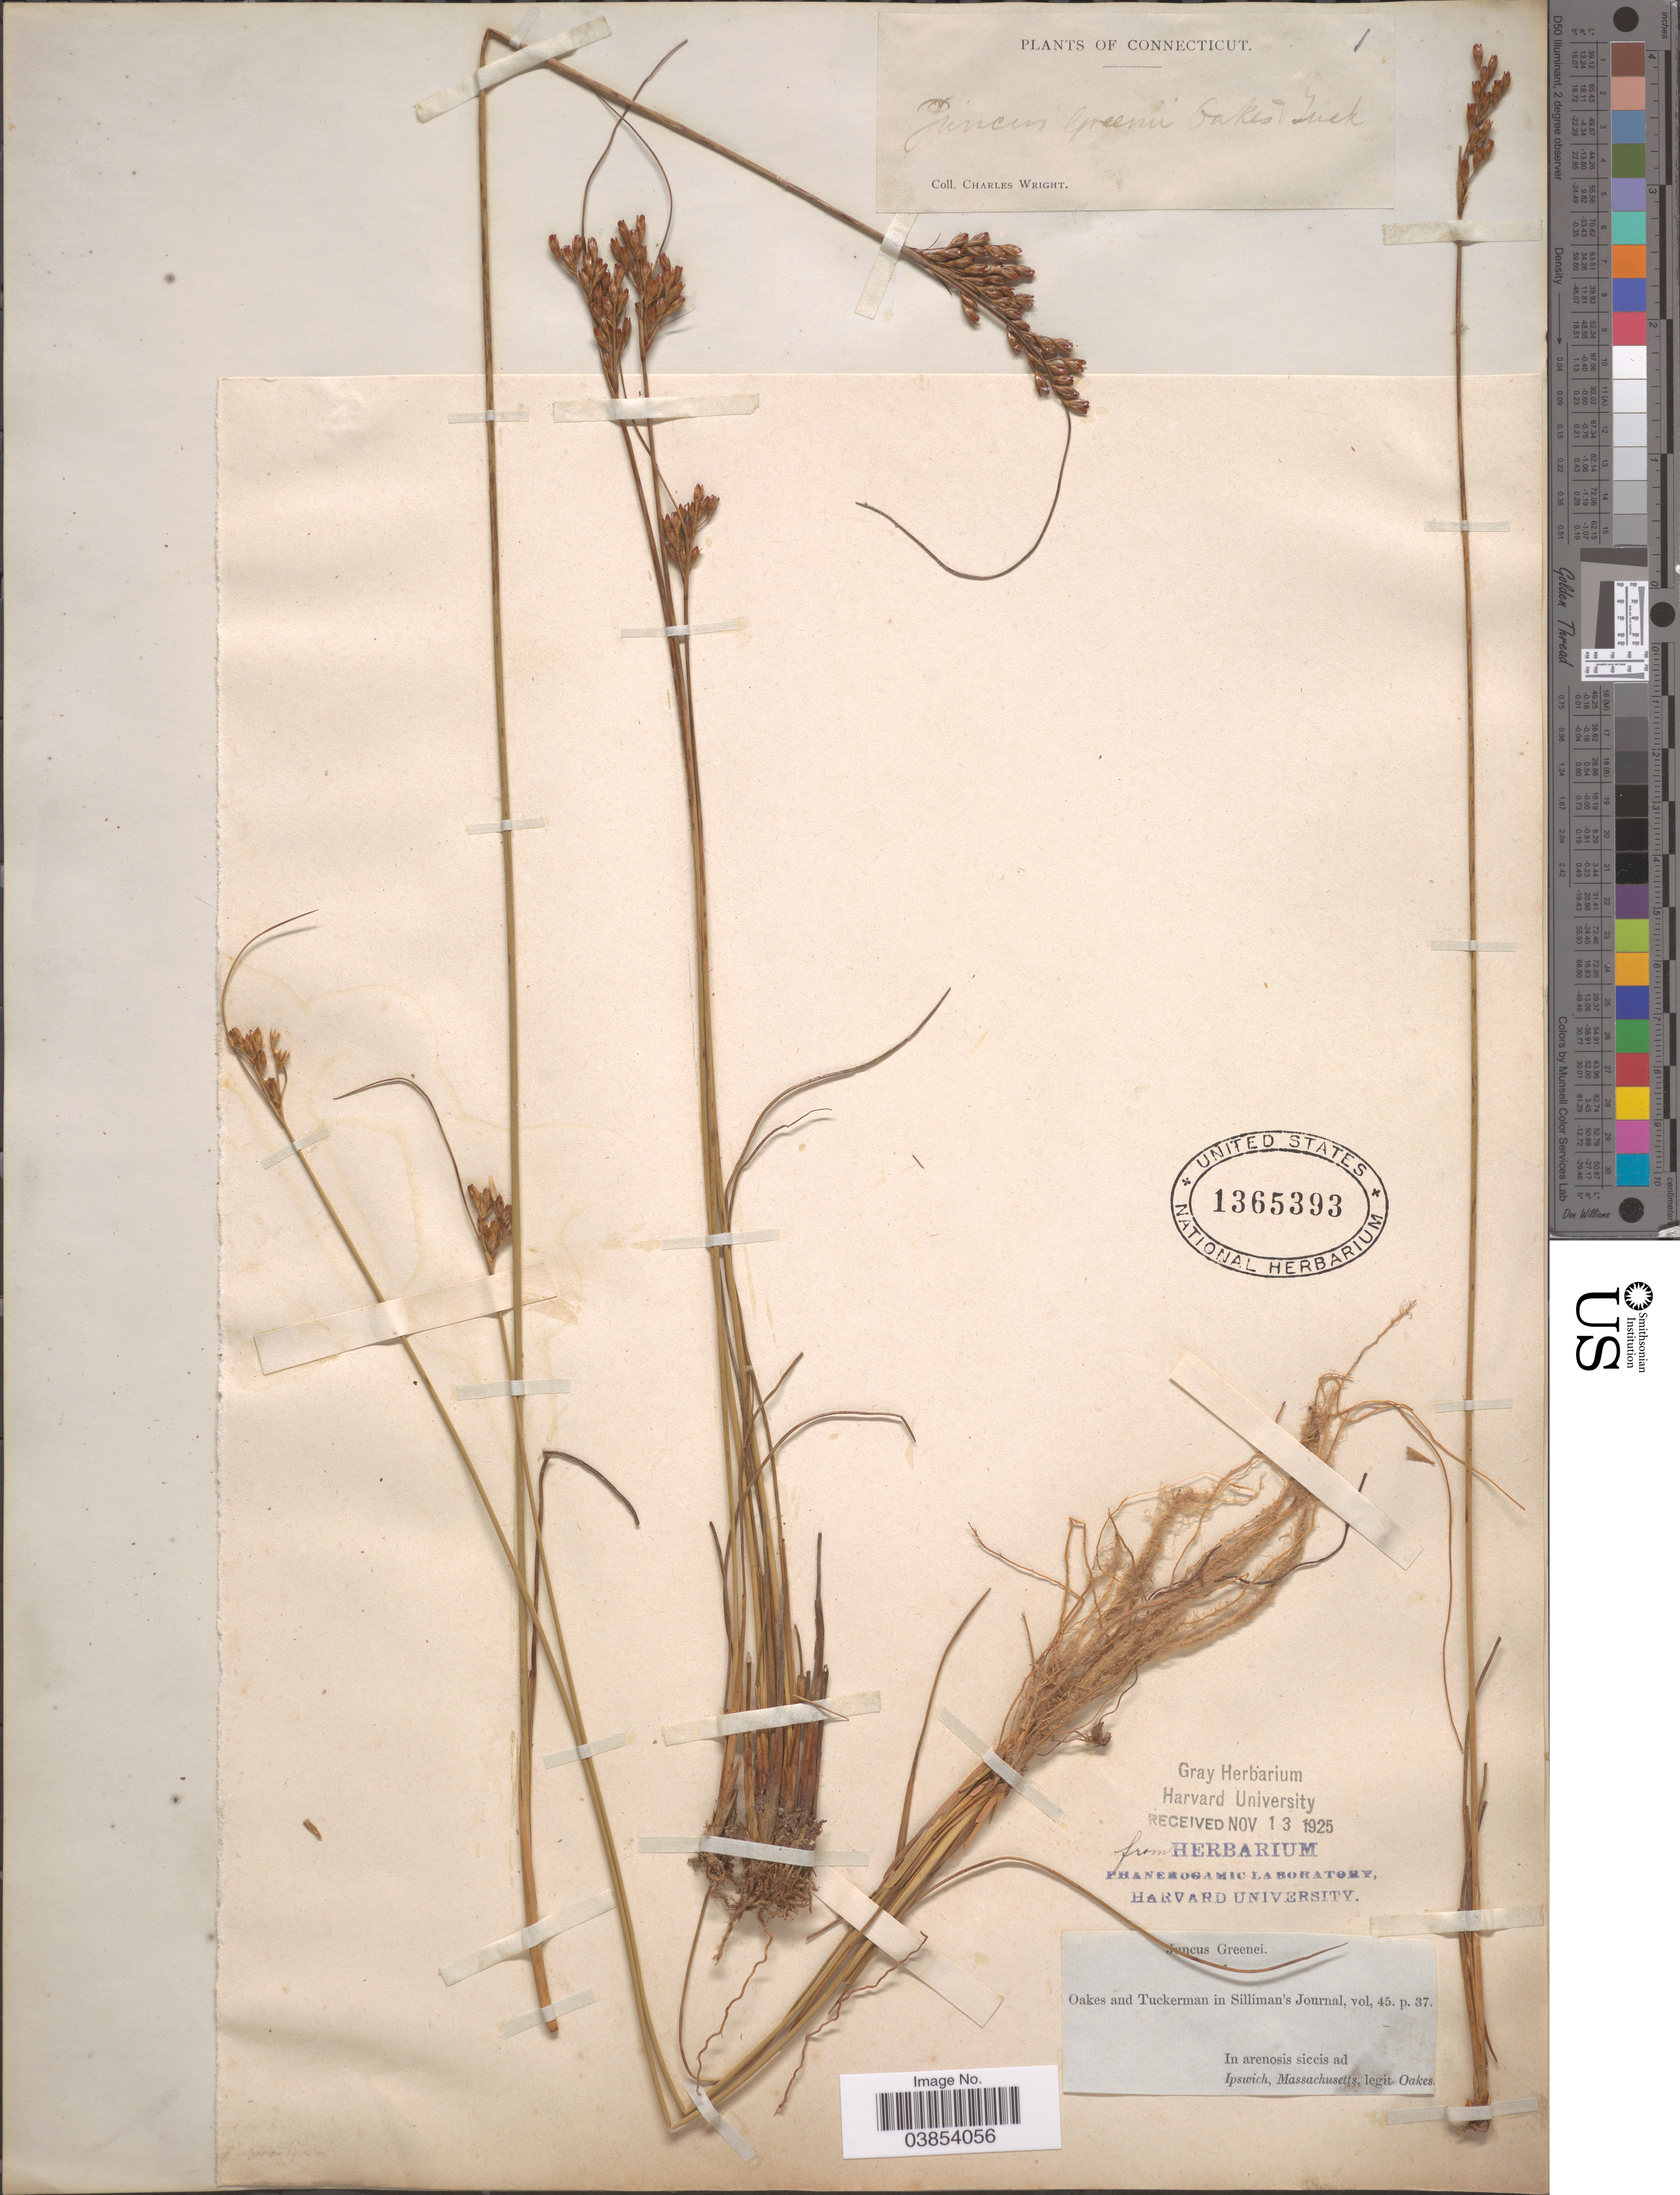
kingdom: Plantae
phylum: Tracheophyta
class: Liliopsida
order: Poales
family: Juncaceae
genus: Juncus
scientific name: Juncus greenei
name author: Oakes & Tuck.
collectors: -. Oakes & C. Wright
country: United States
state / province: Massachusetts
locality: Ipswich.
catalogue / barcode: US 1365393